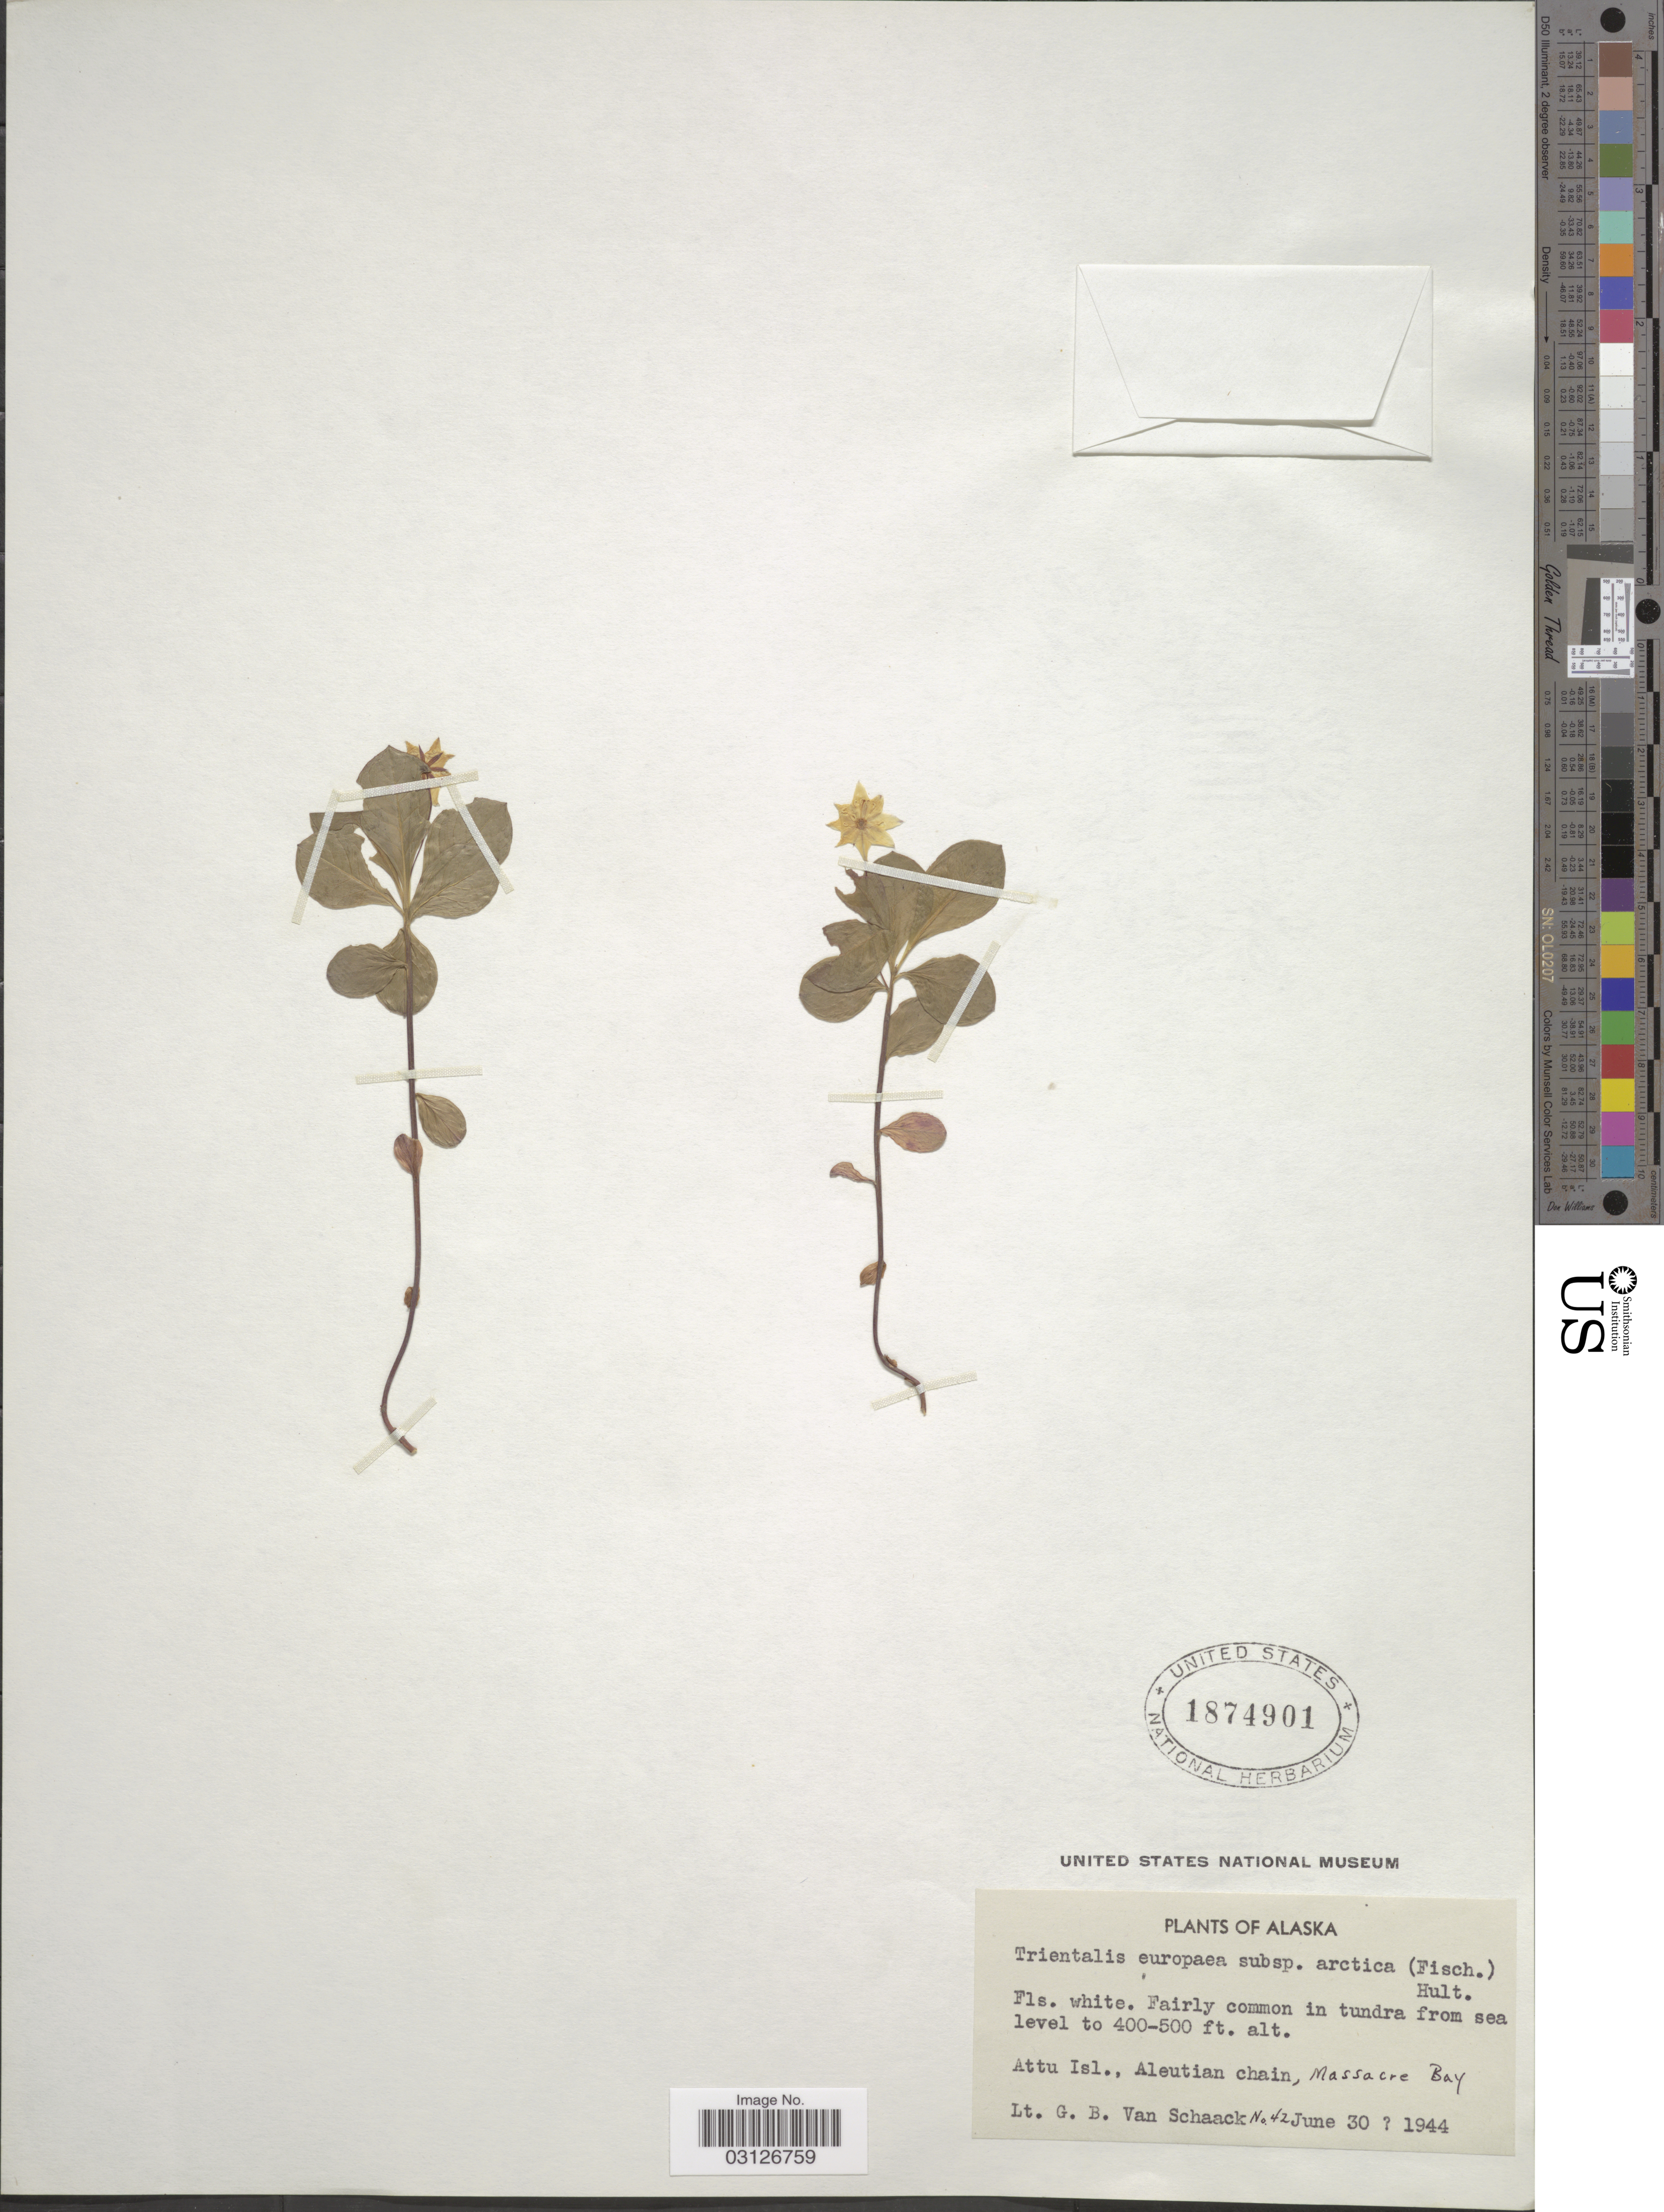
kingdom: Plantae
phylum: Tracheophyta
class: Magnoliopsida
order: Ericales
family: Primulaceae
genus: Trientalis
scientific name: Trientalis europaea subsp. arctica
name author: (Fisch. ex Hook.) Hultén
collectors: G. Van Schaack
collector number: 42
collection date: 1944-06-30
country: United States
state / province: Alaska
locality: Attu Isl., Aleutian chain, Massacre Bay.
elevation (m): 122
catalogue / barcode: US 1874901